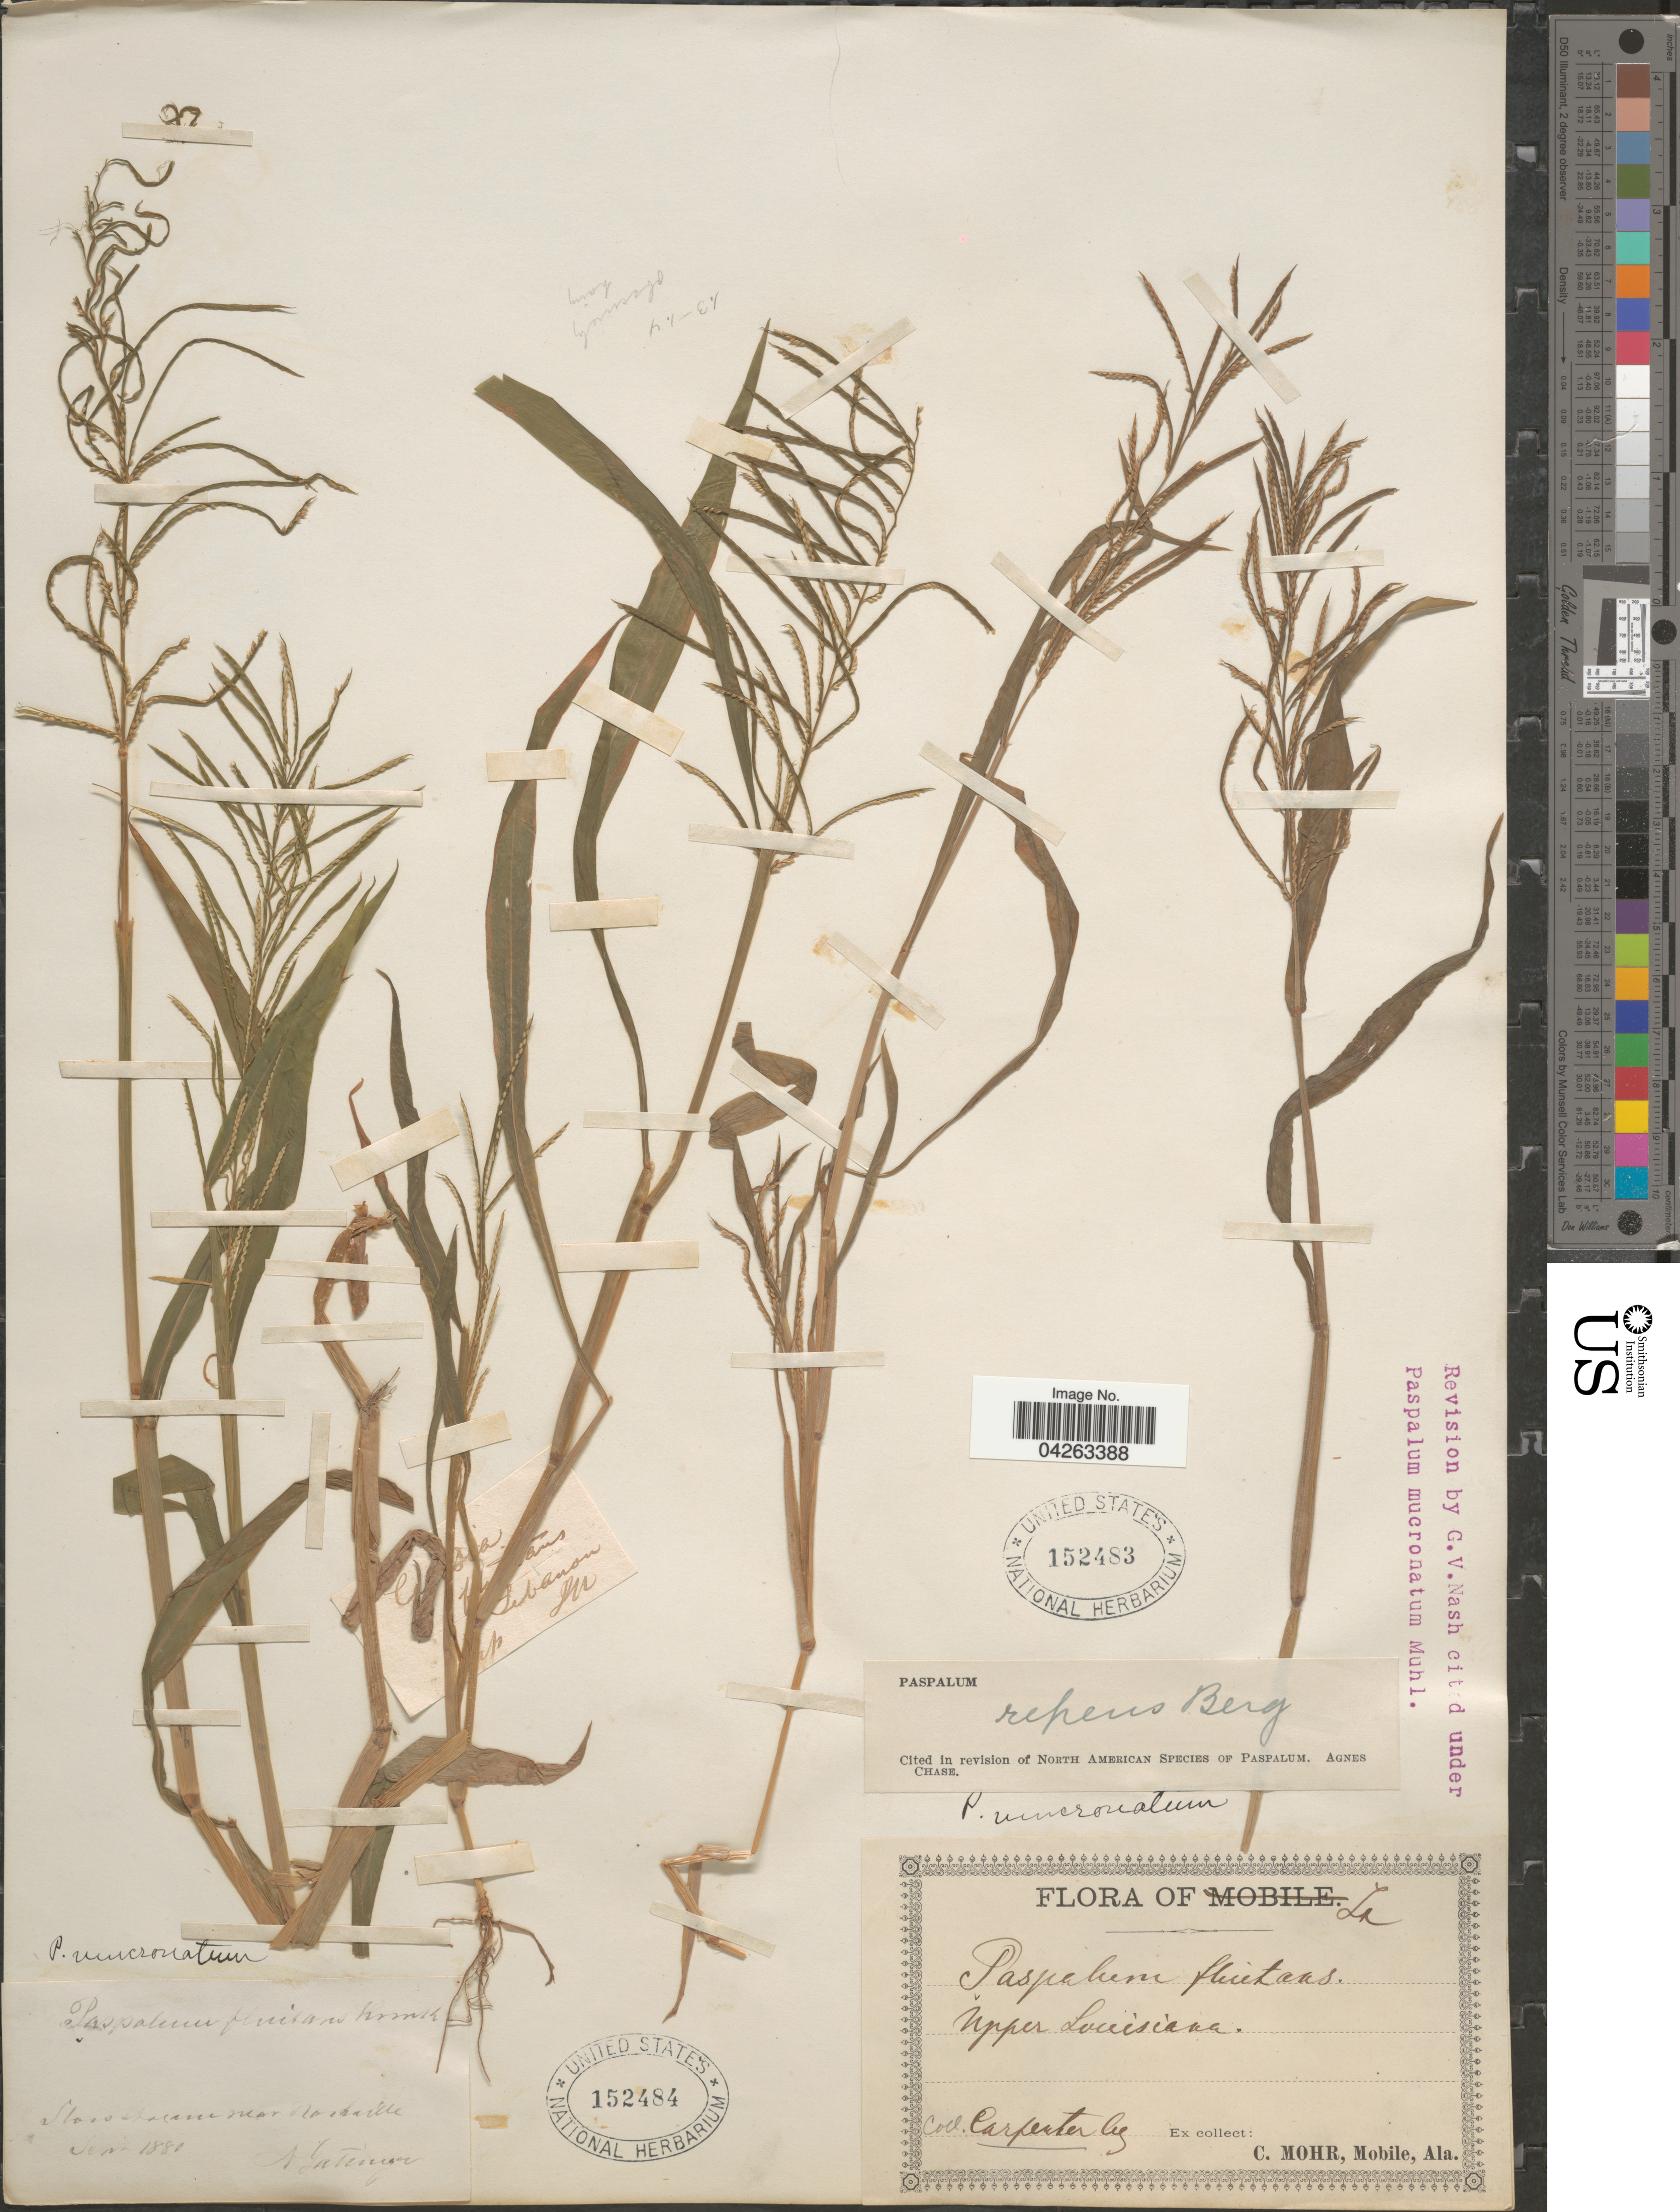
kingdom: Plantae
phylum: Tracheophyta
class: Liliopsida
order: Poales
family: Poaceae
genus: Paspalum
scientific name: Paspalum repens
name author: P.J. Bergius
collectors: -. Carpenter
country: United States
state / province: Louisiana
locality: Upper Louisiana.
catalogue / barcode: US 152483